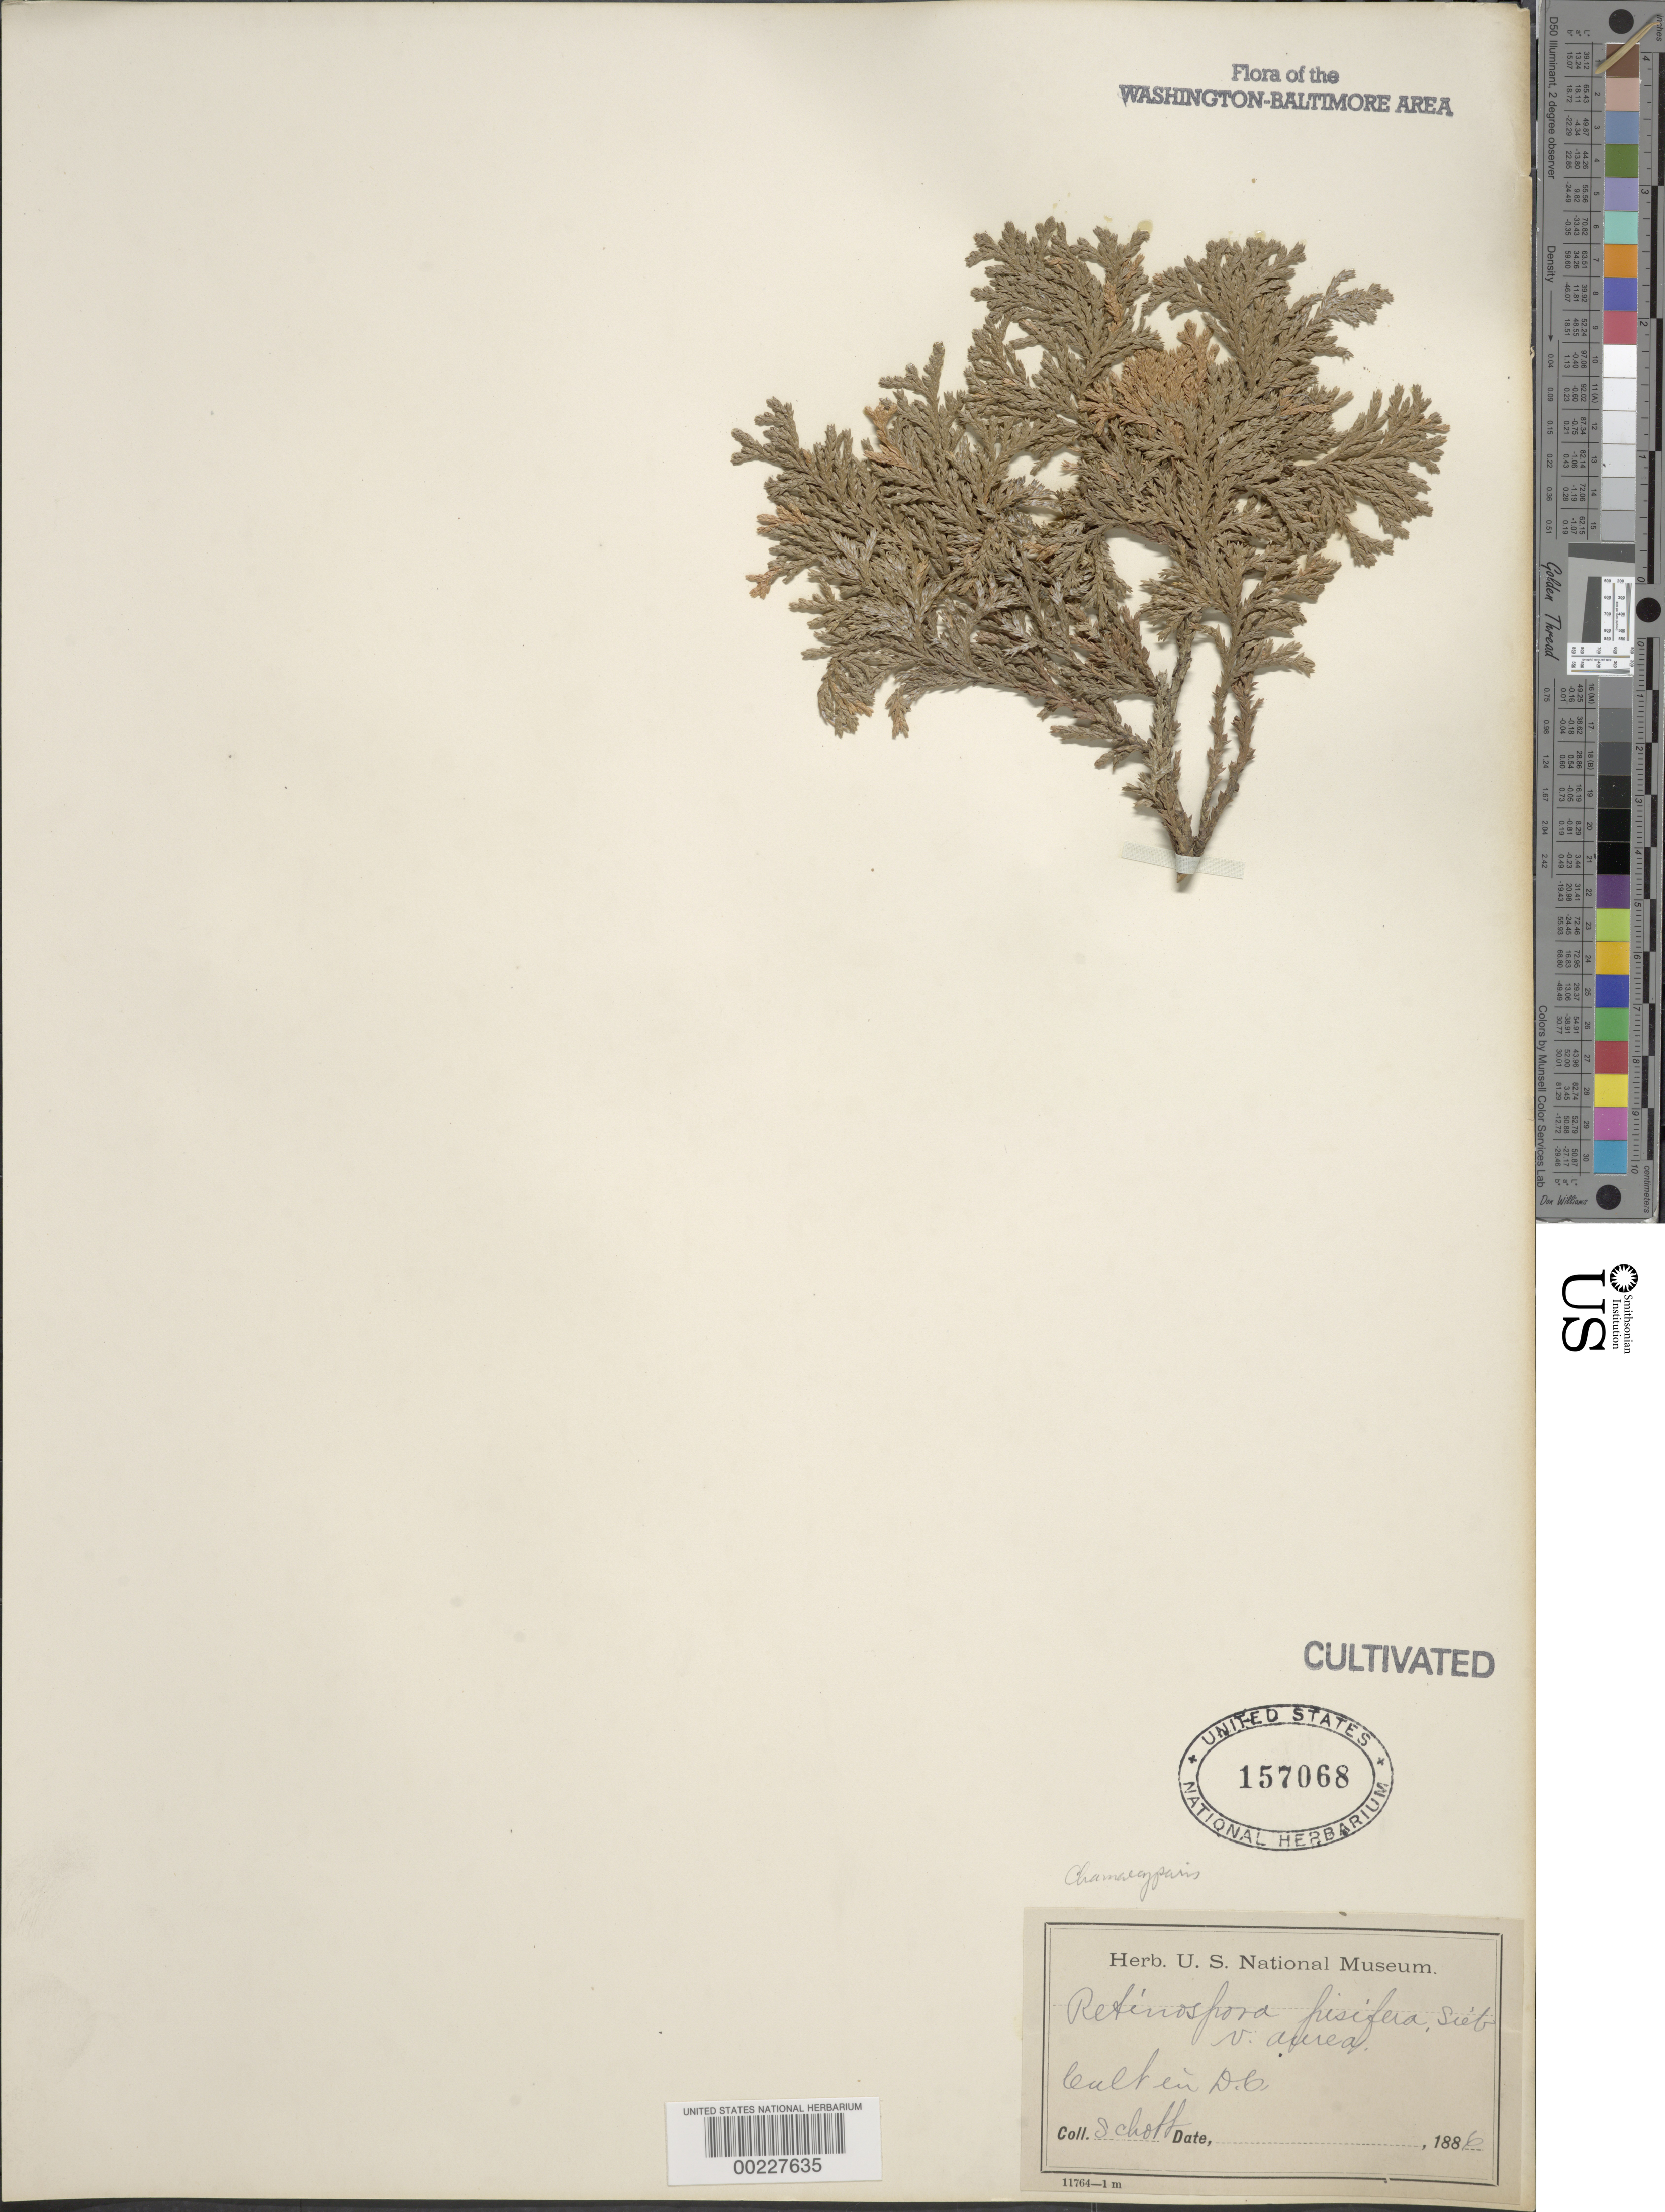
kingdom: Plantae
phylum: Tracheophyta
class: Pinopsida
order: Pinales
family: Cupressaceae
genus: Chamaecyparis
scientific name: Chamaecyparis pisifera var. aurea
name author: (Gordon) Stelzner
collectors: A. L. Schott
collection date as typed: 1886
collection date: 1886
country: United States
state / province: District of Columbia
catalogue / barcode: US 157068